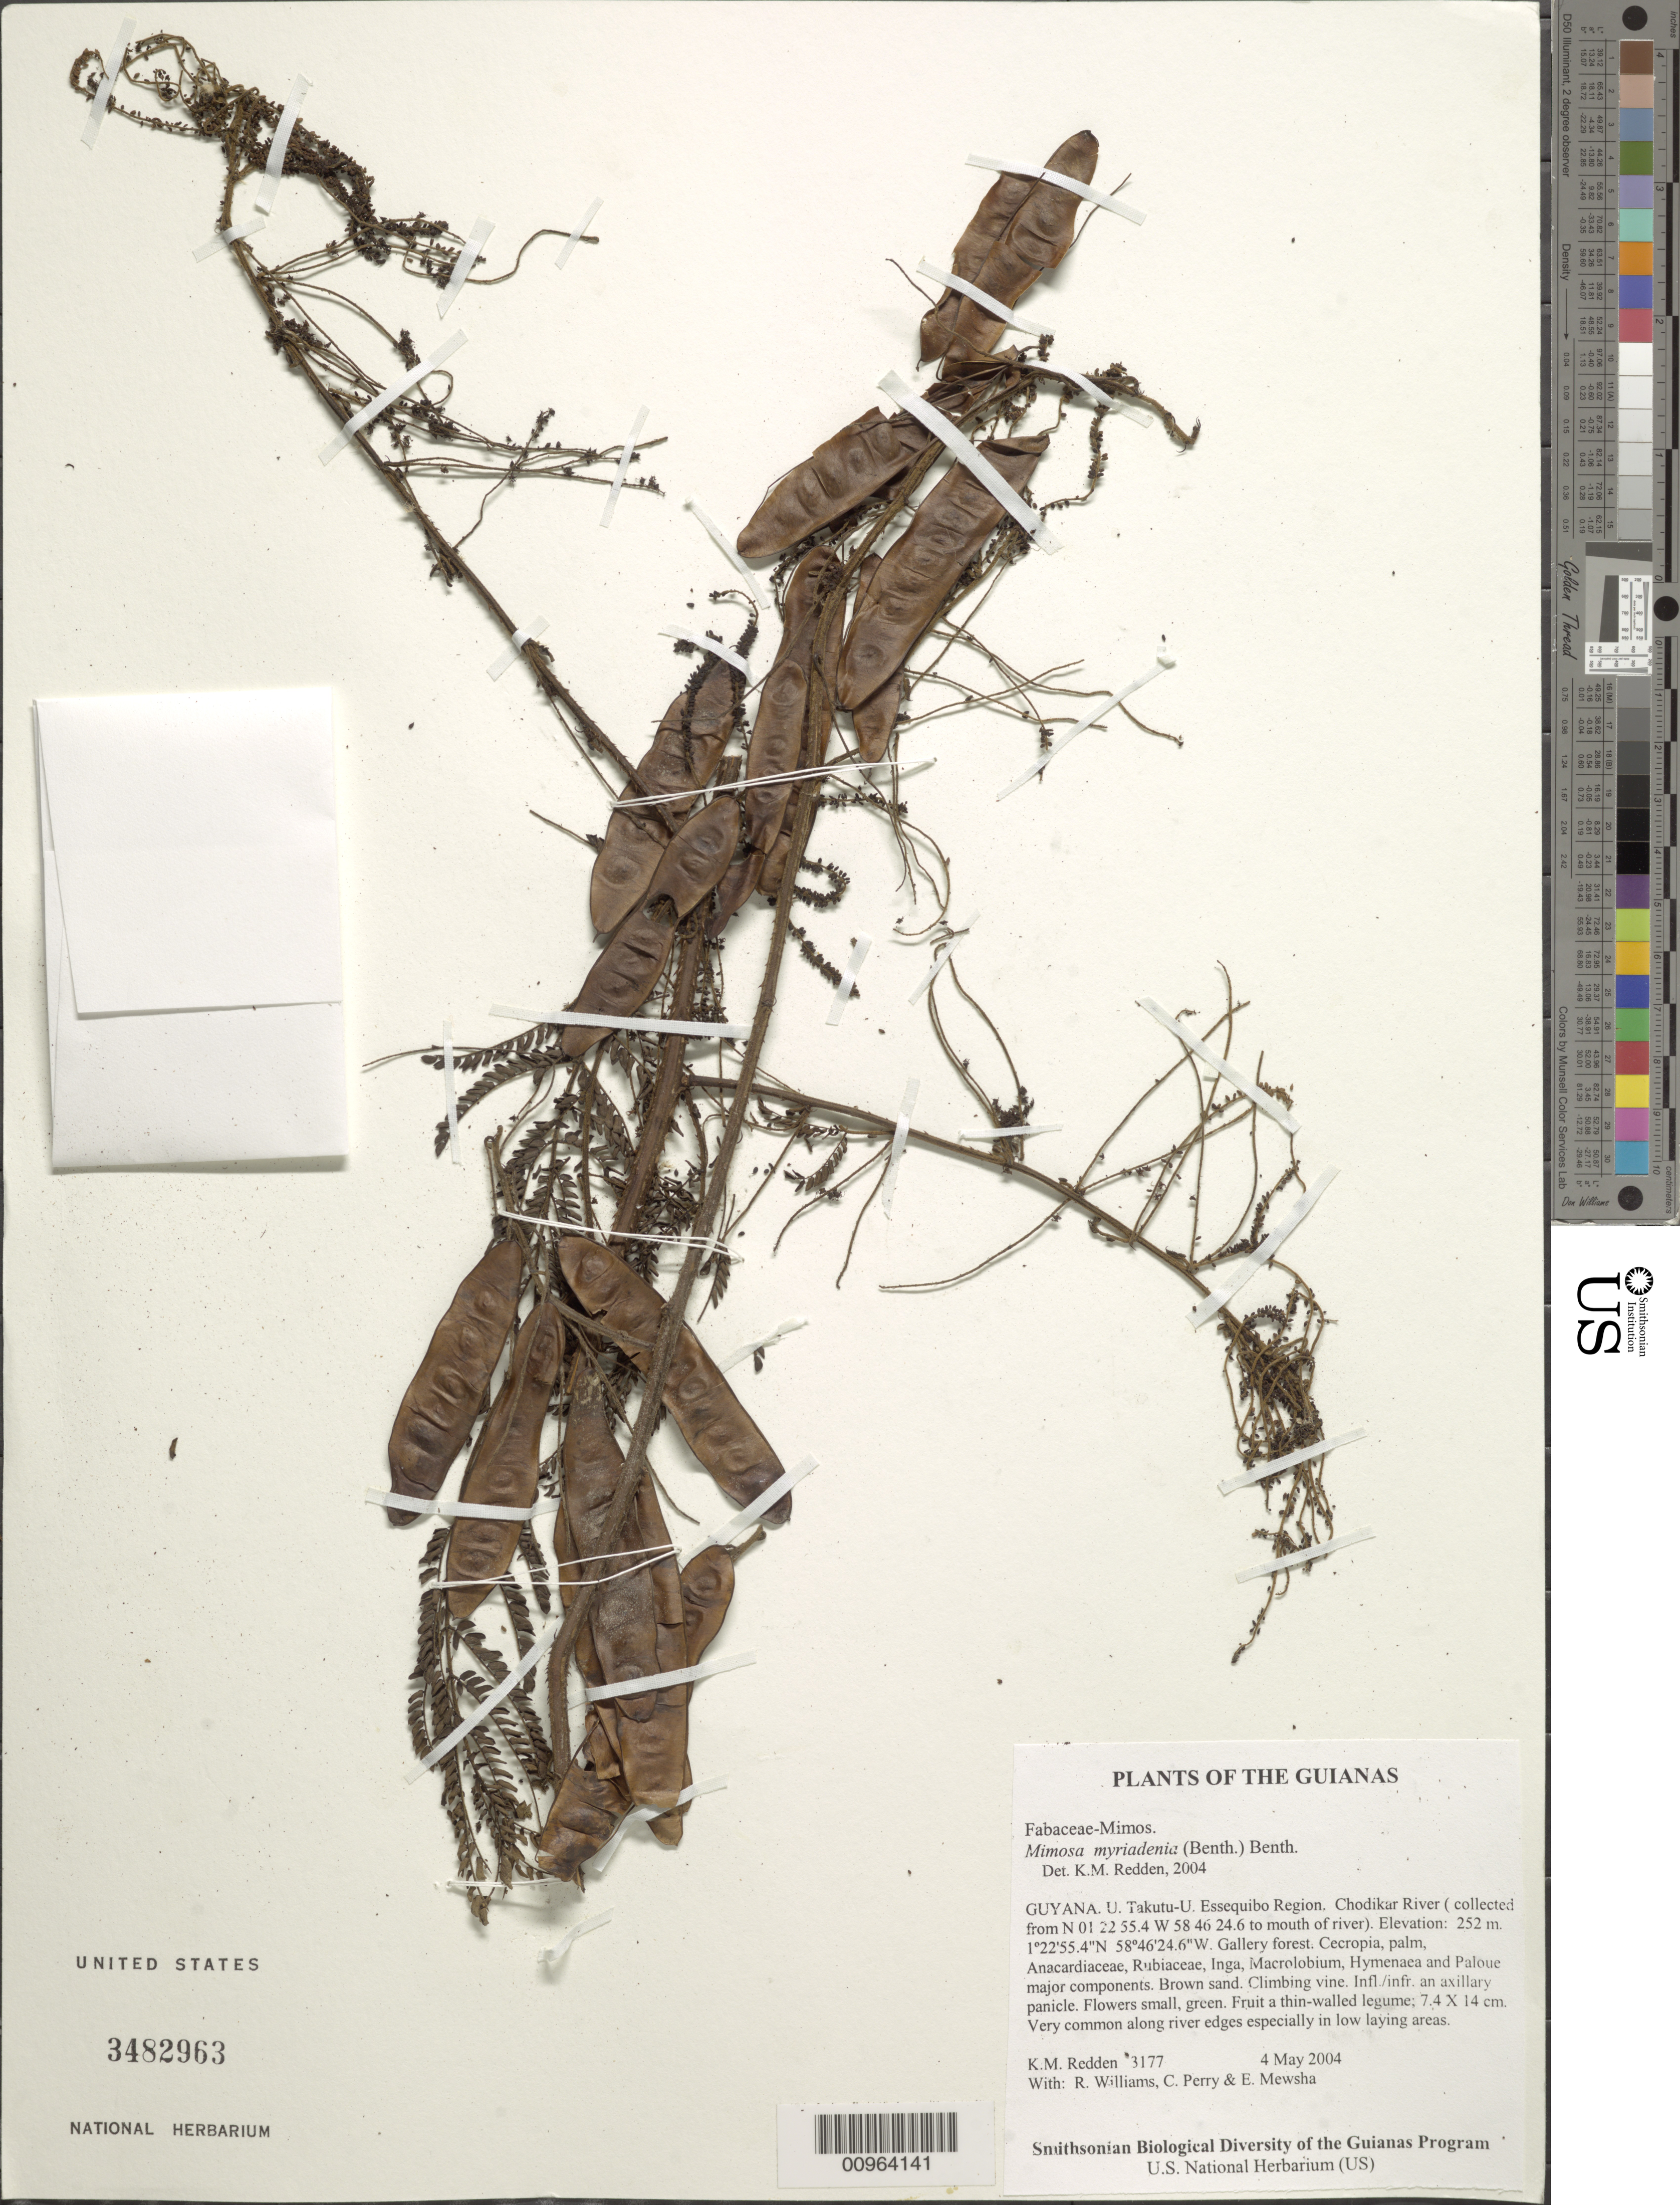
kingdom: Plantae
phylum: Tracheophyta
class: Magnoliopsida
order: Fabales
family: Fabaceae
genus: Mimosa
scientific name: Mimosa myriadenia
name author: Benth.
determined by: Redden, K. M.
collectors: K. M. Redden, R. Williams, C. Perry & E. Mewsha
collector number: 3177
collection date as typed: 4 May 2004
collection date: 2004-05-04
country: Guyana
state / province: U. Takutu-U. Essequibo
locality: Chodikar River ( collected from N 01 22 55.4 W 58 46 24.6 to mouth of river)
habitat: Gallery forest. Cecropia, palm, Anacardiaceae, Rubiaceae, Inga, Macrolobium, Hymenaea and Paloue major components. Brown sand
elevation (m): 252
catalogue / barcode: US 3482963